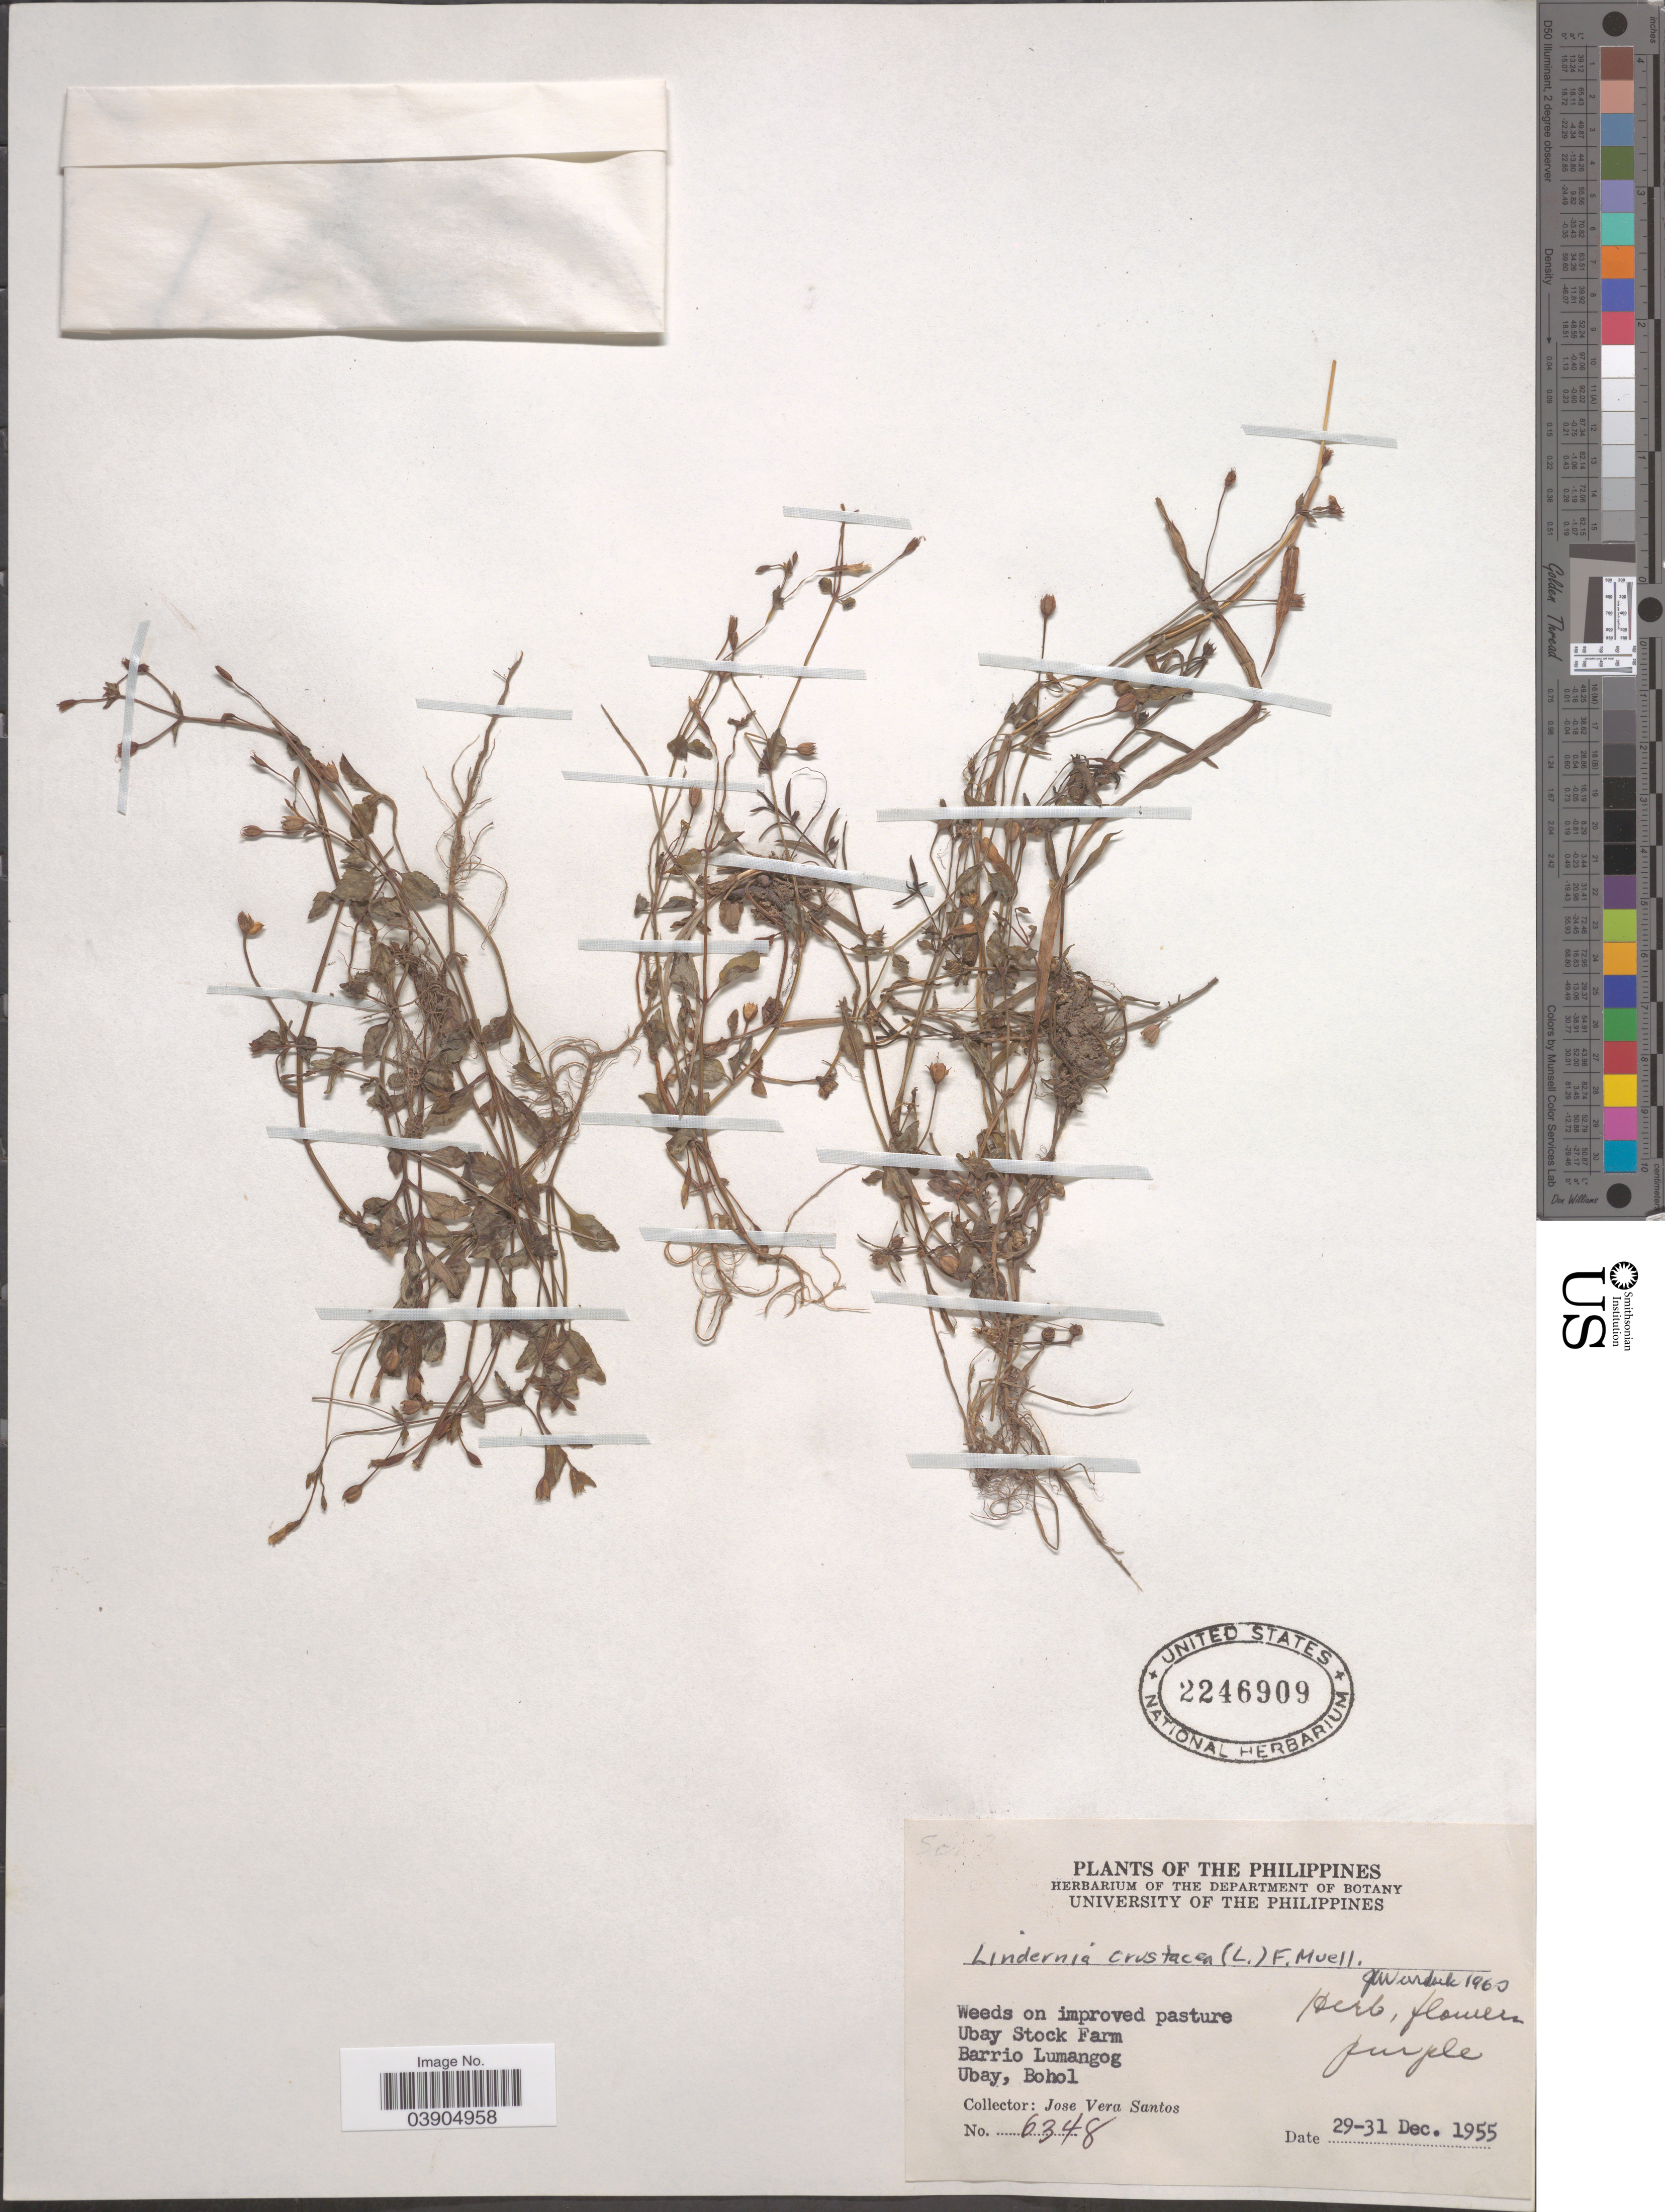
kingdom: Plantae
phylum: Tracheophyta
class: Magnoliopsida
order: Lamiales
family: Linderniaceae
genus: Lindernia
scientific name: Lindernia crustacea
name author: (L.) F. Muell.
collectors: J. V. Santos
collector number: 6348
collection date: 1955-12-29/1955-12-31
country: Philippines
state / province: Central Visayas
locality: Ubay Stock Farm. Barrio Lumangog. Ubay, Bohol.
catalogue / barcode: US 2246909